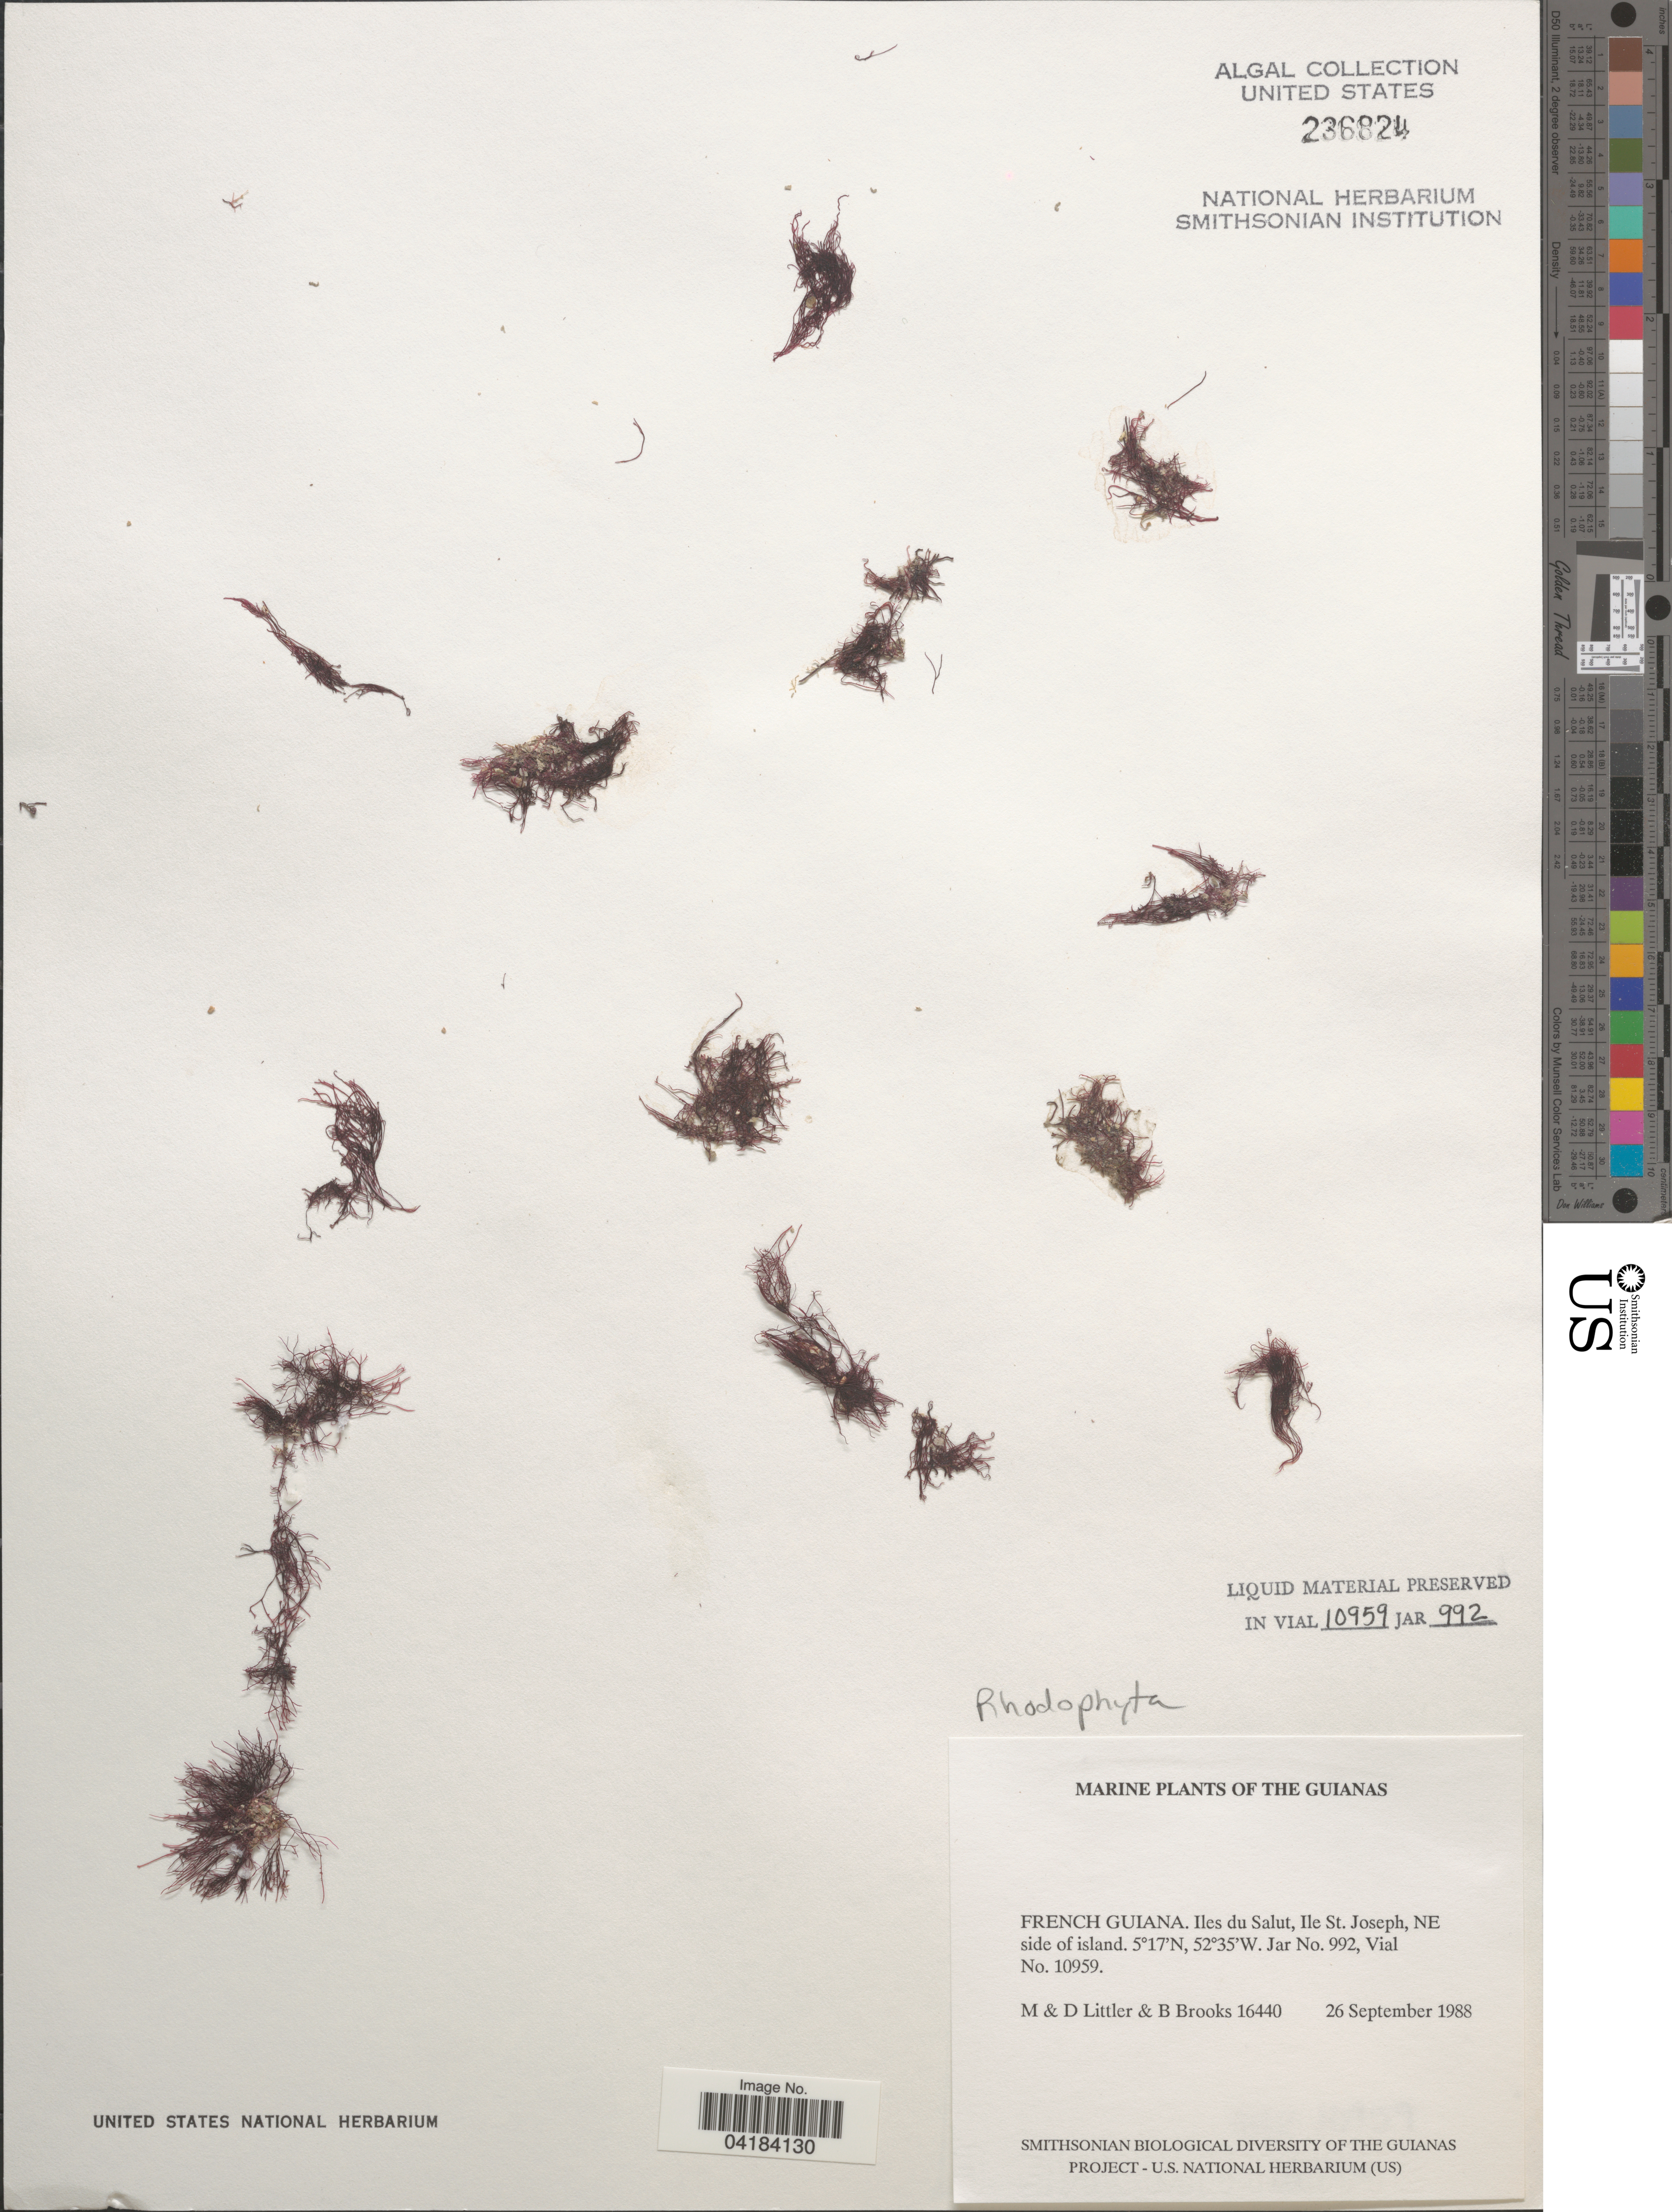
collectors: M. Littler, D. S. Littler & B. Brooks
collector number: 16440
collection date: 1988-09-26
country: French Guiana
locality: The Guianas. Iles du Salut, Ile St. Joseph, NE side of island.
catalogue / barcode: US 236824